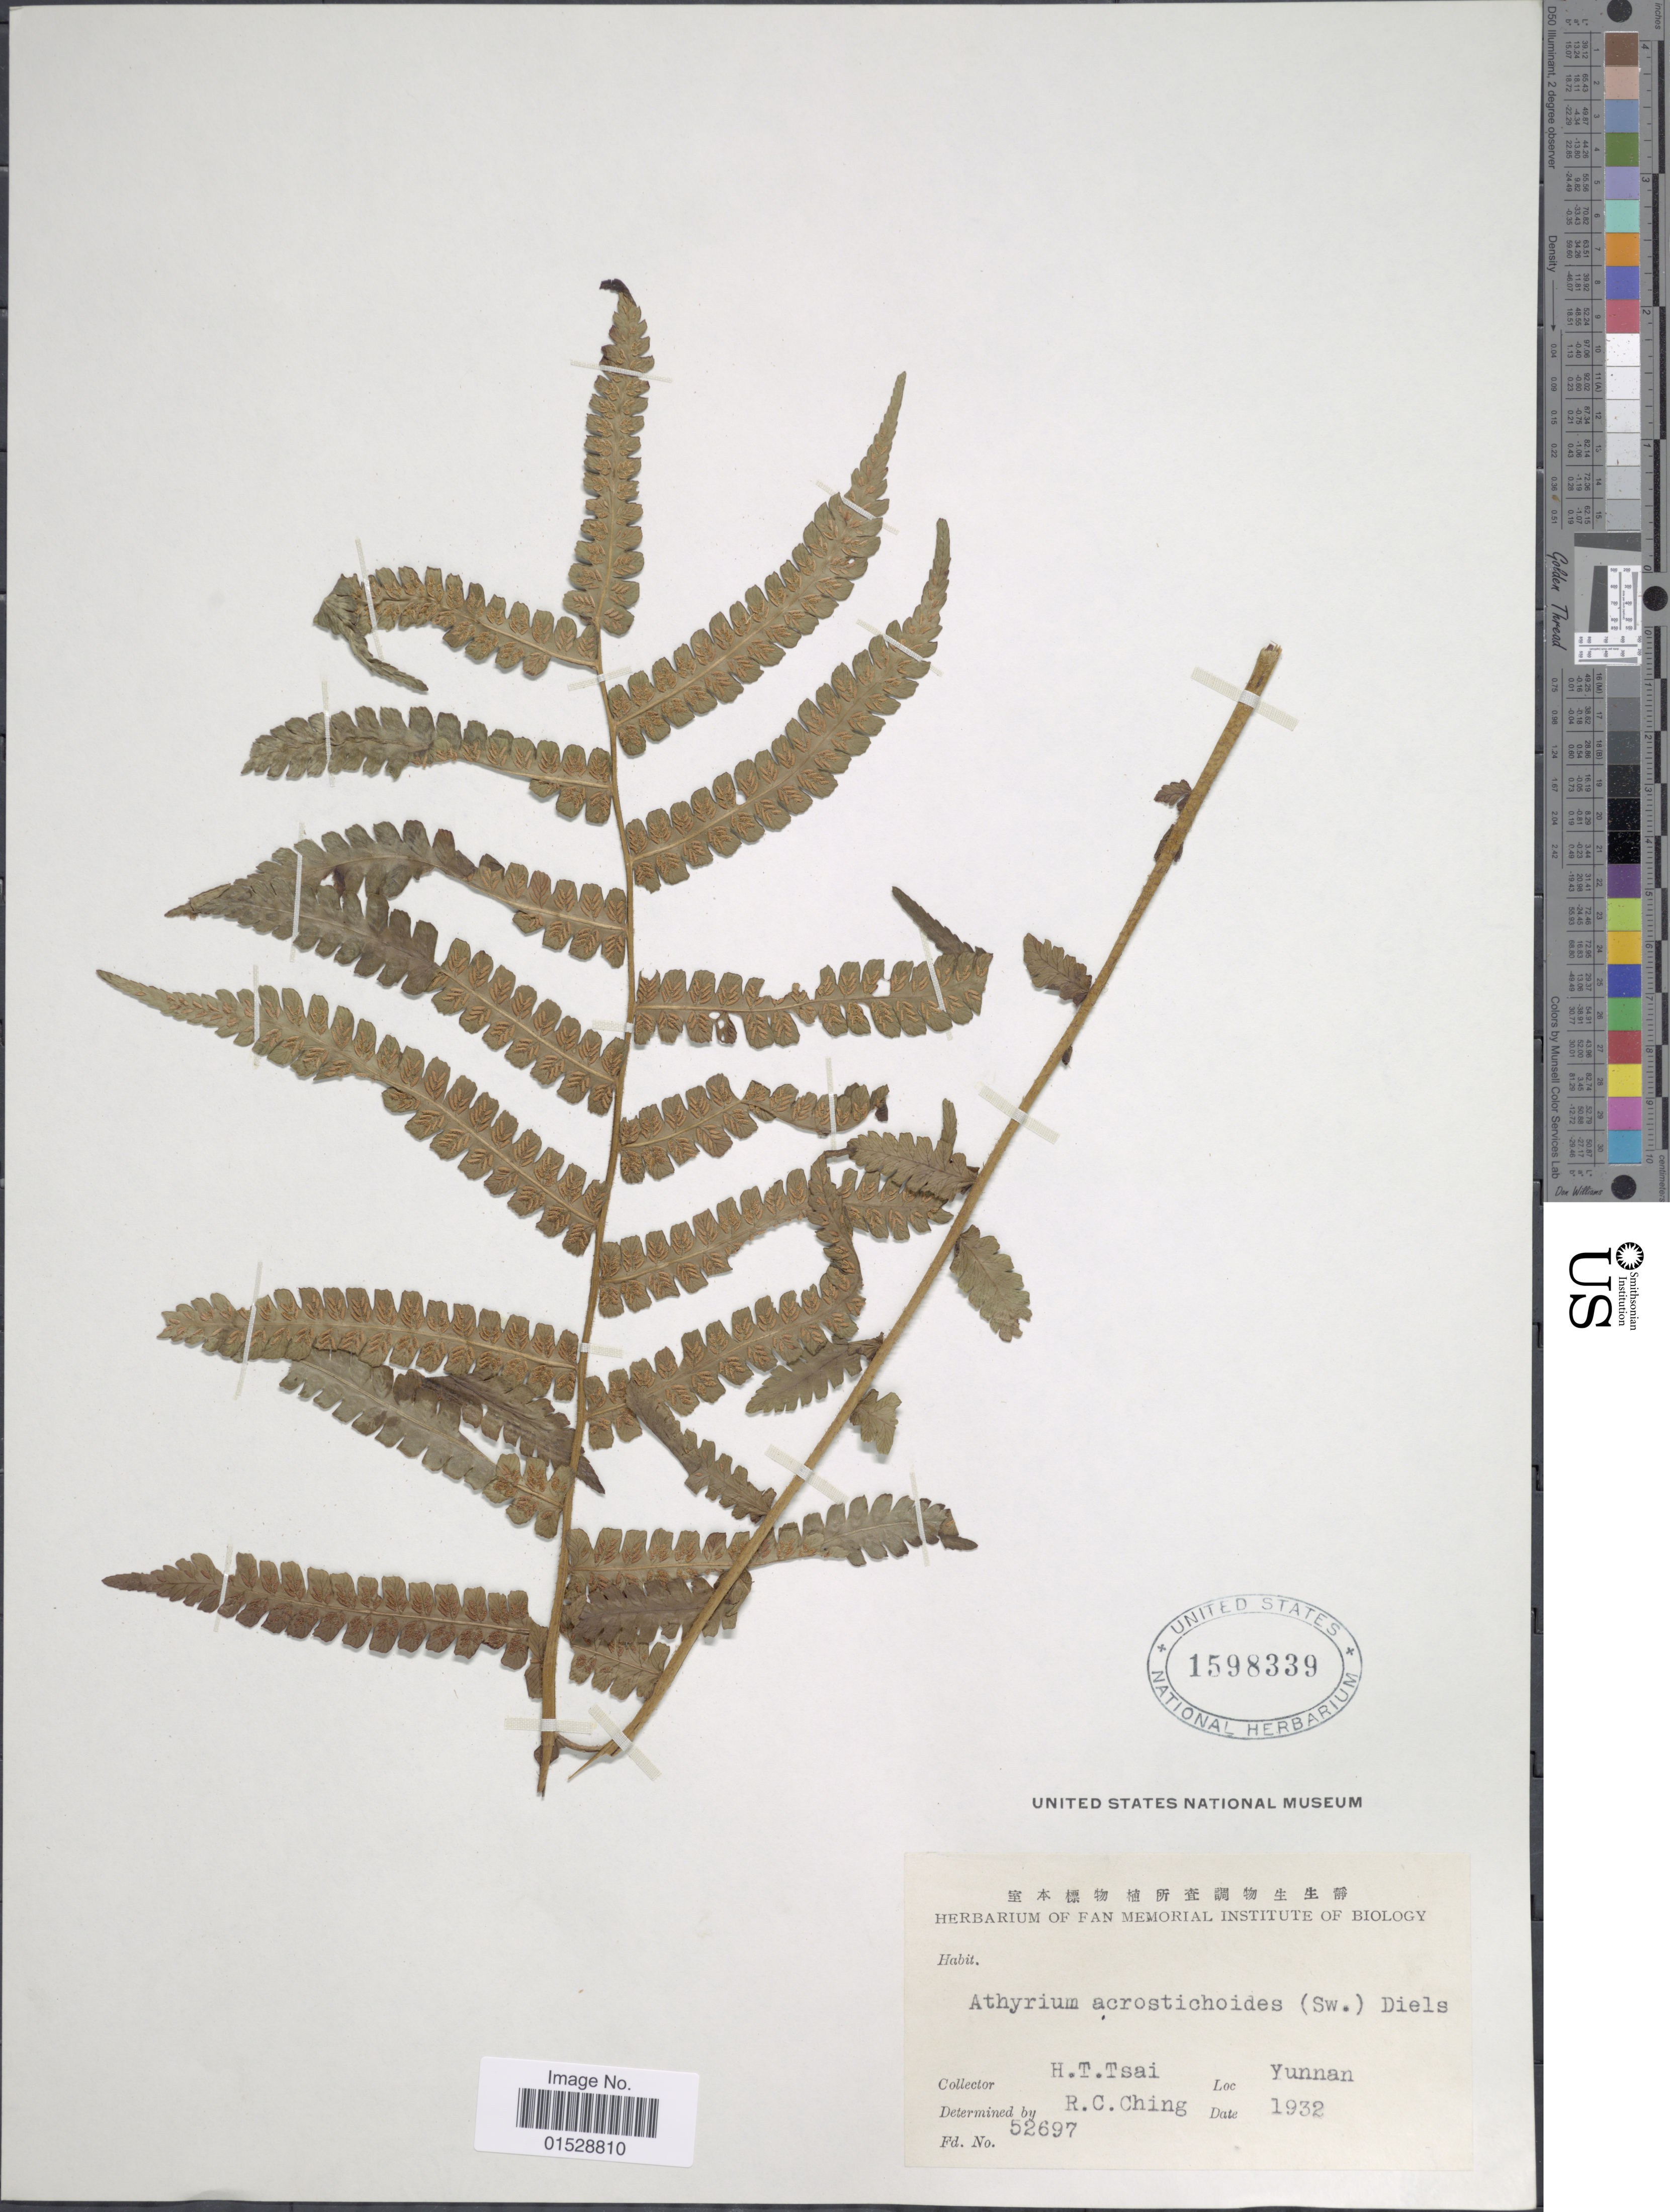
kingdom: Plantae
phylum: Tracheophyta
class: Polypodiopsida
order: Polypodiales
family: Athyriaceae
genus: Deparia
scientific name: Deparia acrostichoides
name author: (Sw.) M. Kato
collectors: H. Tsai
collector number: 52697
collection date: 1932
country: China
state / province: Yunnan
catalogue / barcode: US 1598339